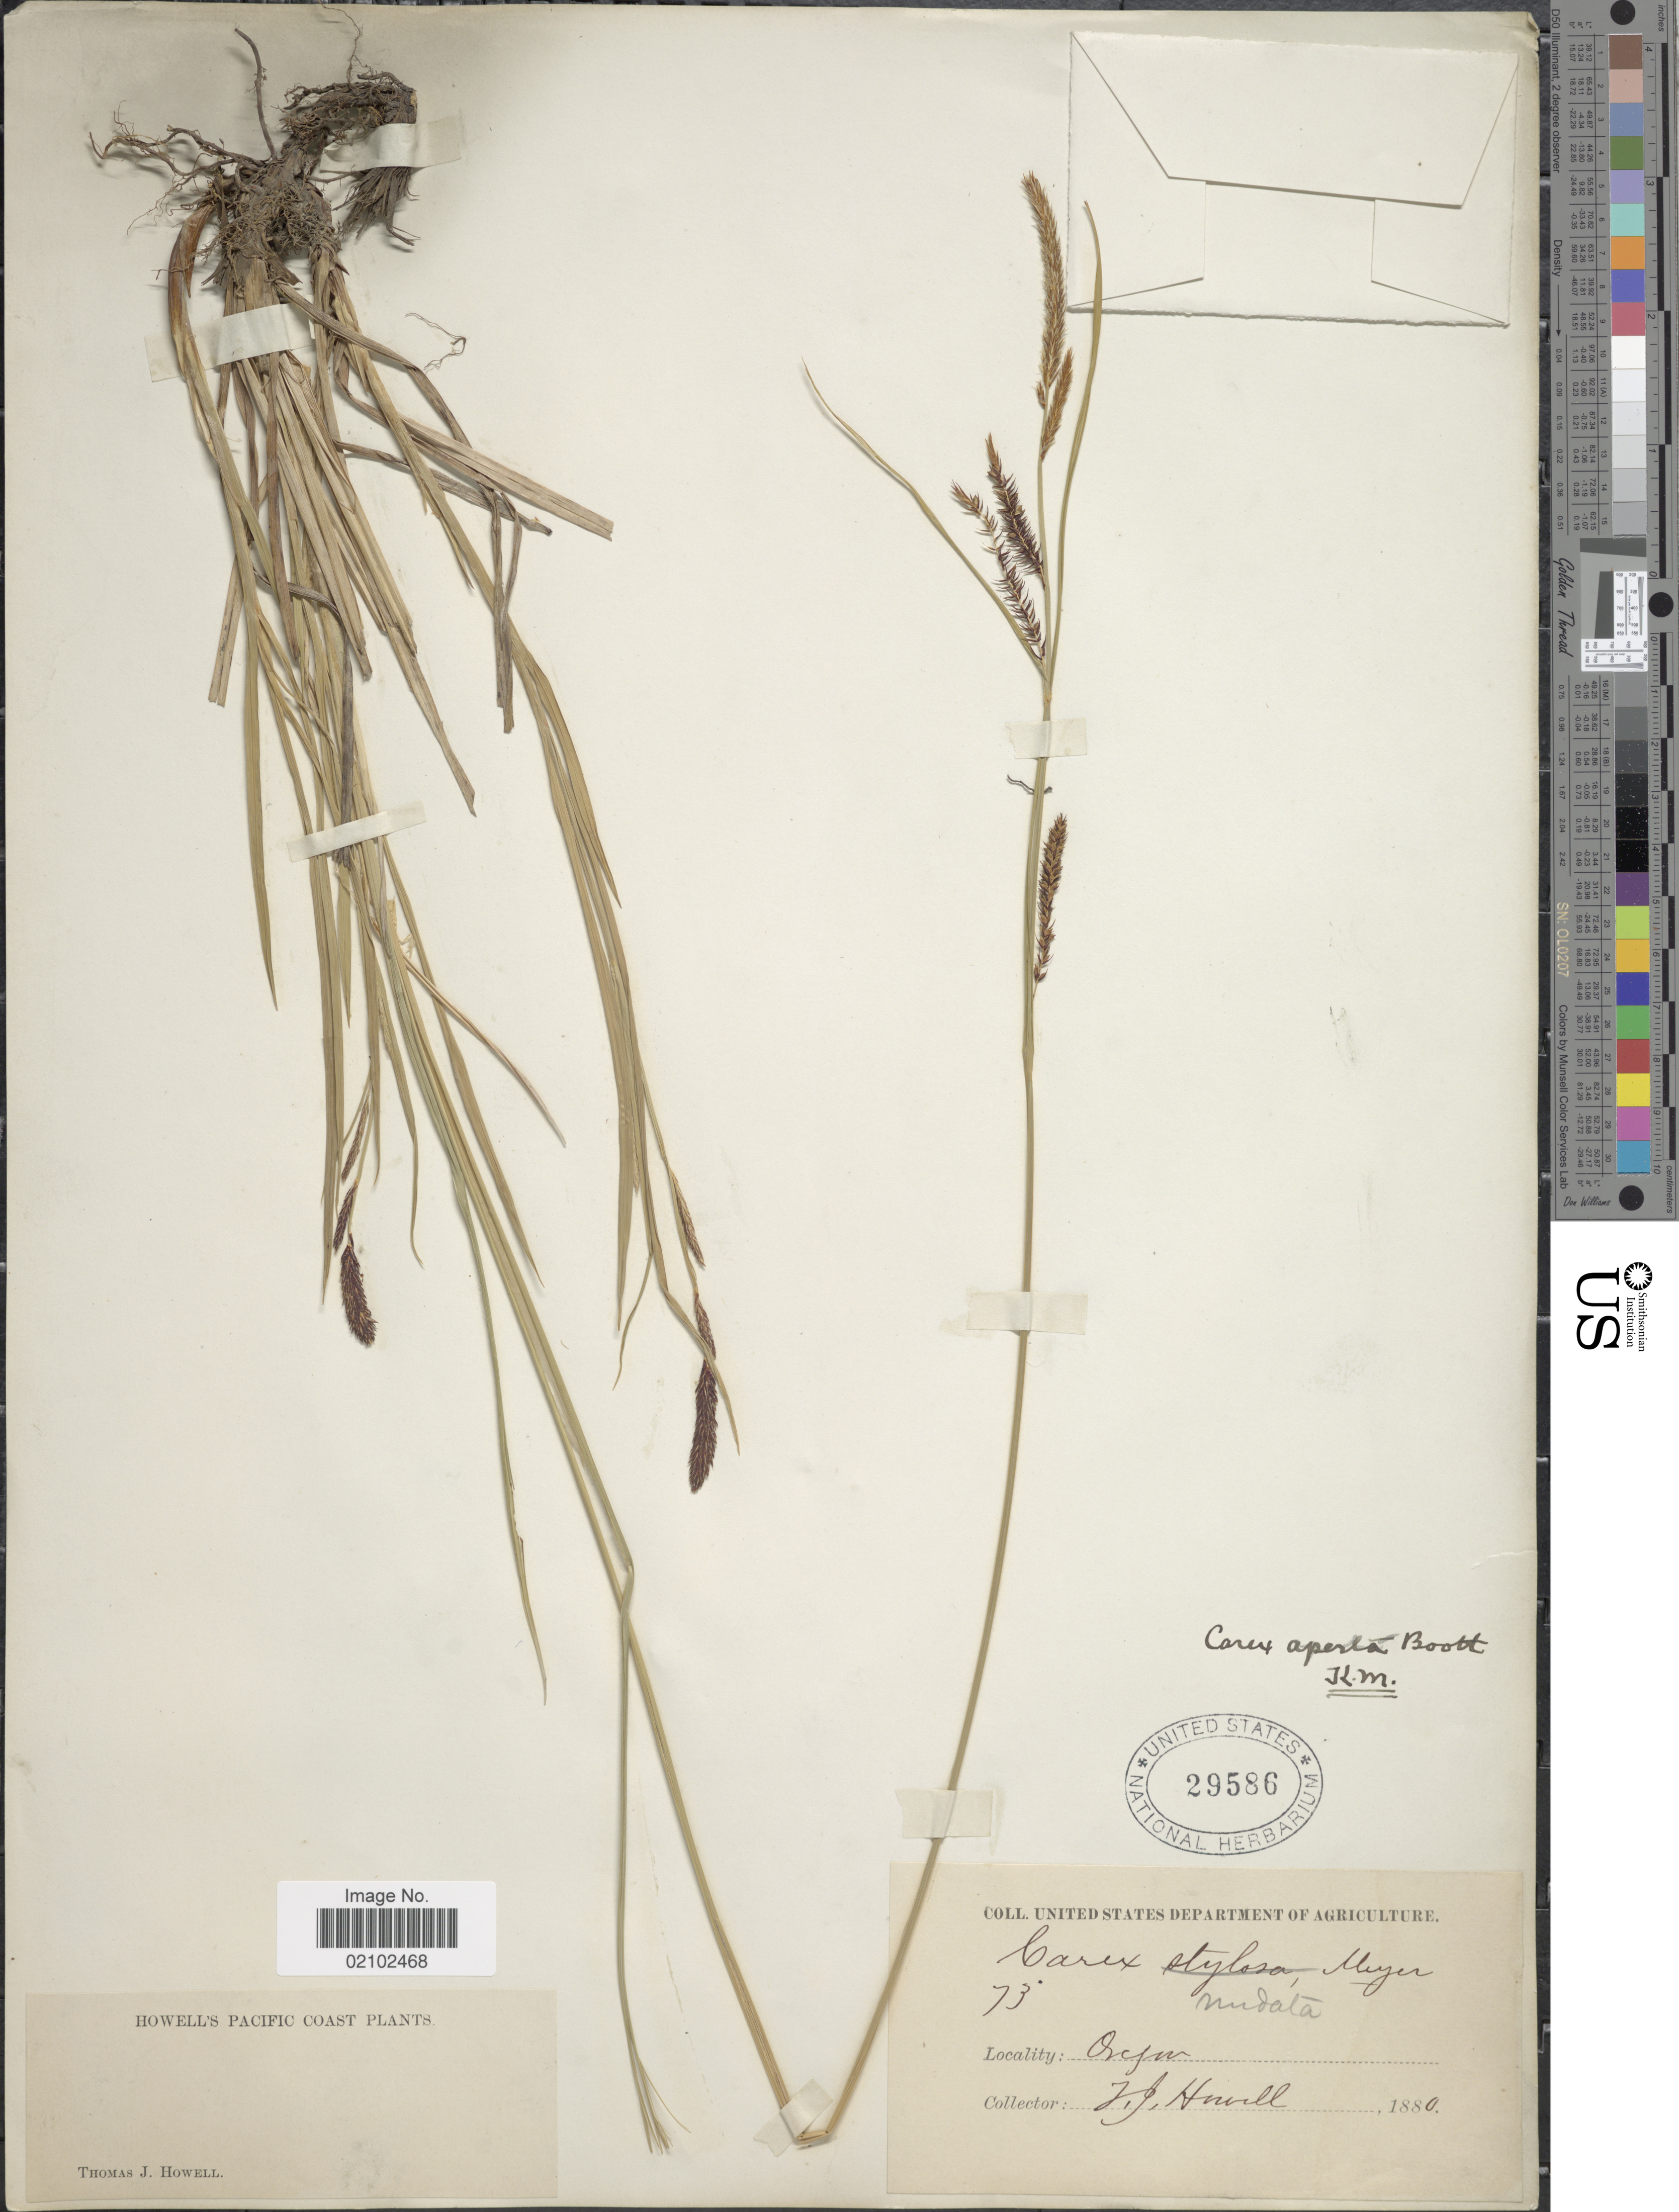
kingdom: Plantae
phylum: Tracheophyta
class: Liliopsida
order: Poales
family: Cyperaceae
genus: Carex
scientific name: Carex aperta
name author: Boott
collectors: T. J. Howell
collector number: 73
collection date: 1880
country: United States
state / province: Oregon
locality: Pacific Coast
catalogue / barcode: US 29586